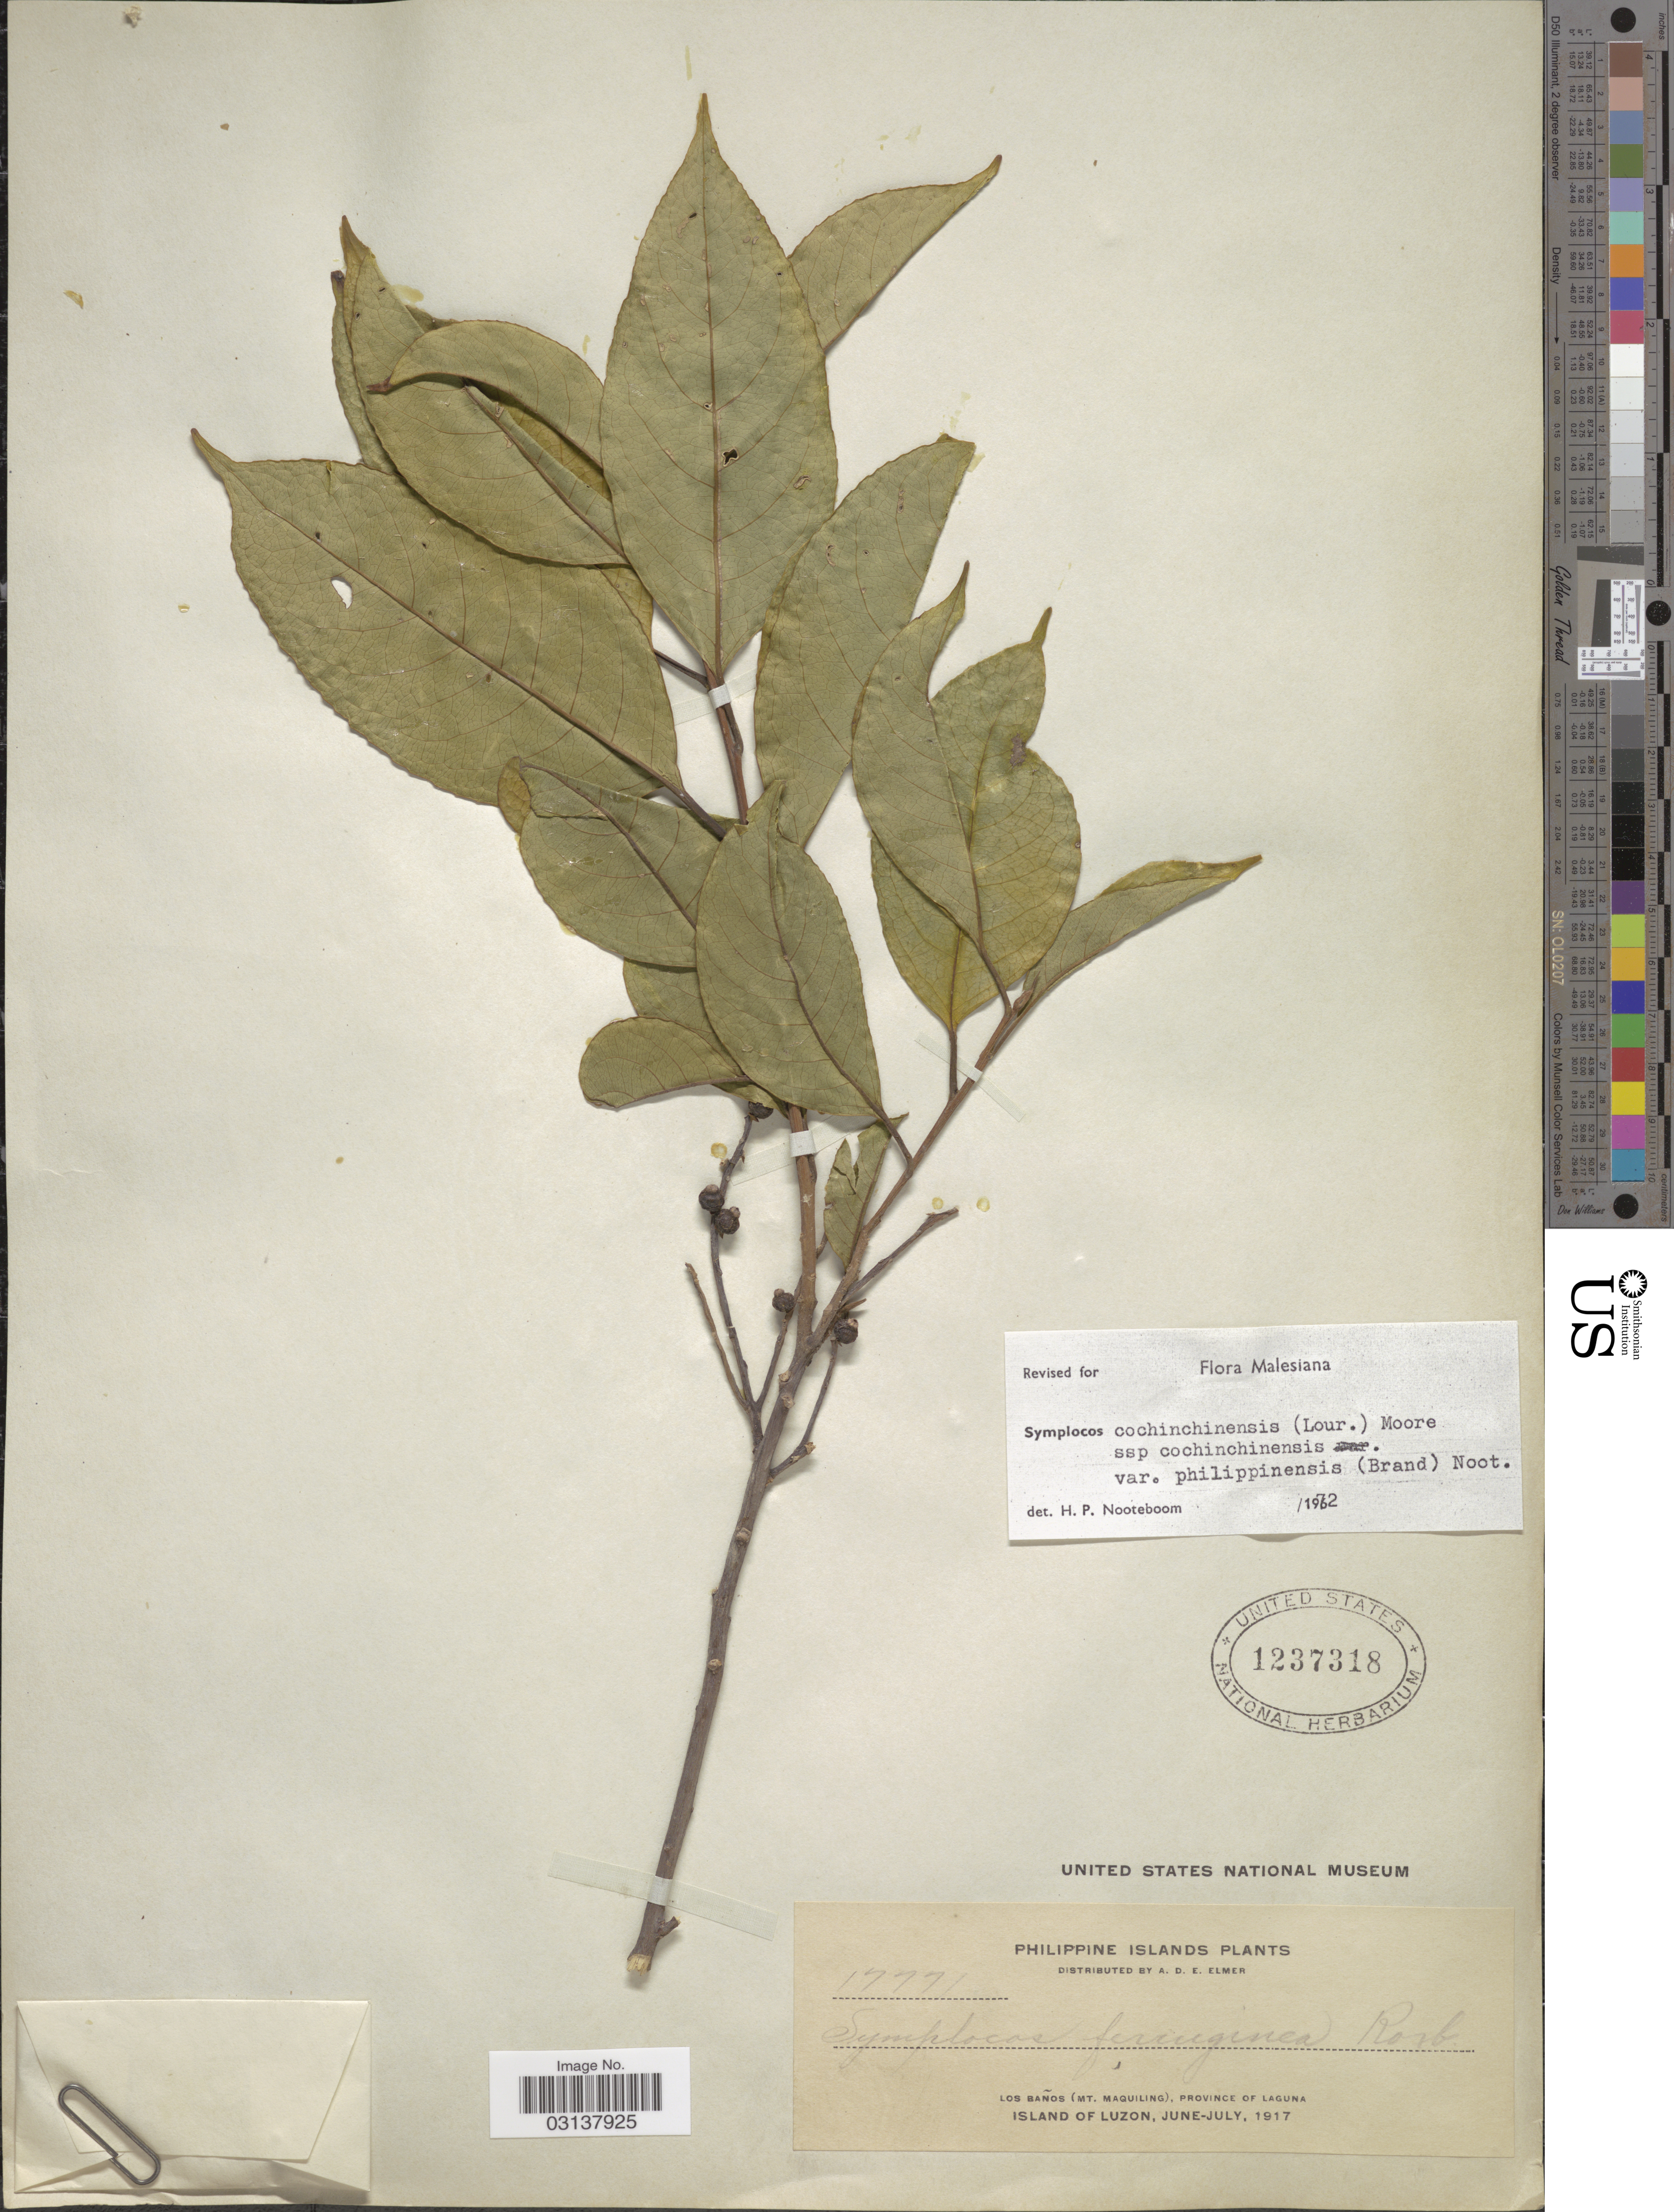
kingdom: Plantae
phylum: Tracheophyta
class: Magnoliopsida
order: Ericales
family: Symplocaceae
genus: Symplocos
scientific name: Symplocos cochinchinensis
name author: (Lour.) S. Moore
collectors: A. D. E. Elmer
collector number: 17771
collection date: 1917-06/1917-07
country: Philippines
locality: Philippine Islands. Los Baños (Mt. Maquiling), Province of Laguna. Island of Luzon.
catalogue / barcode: US 1237318